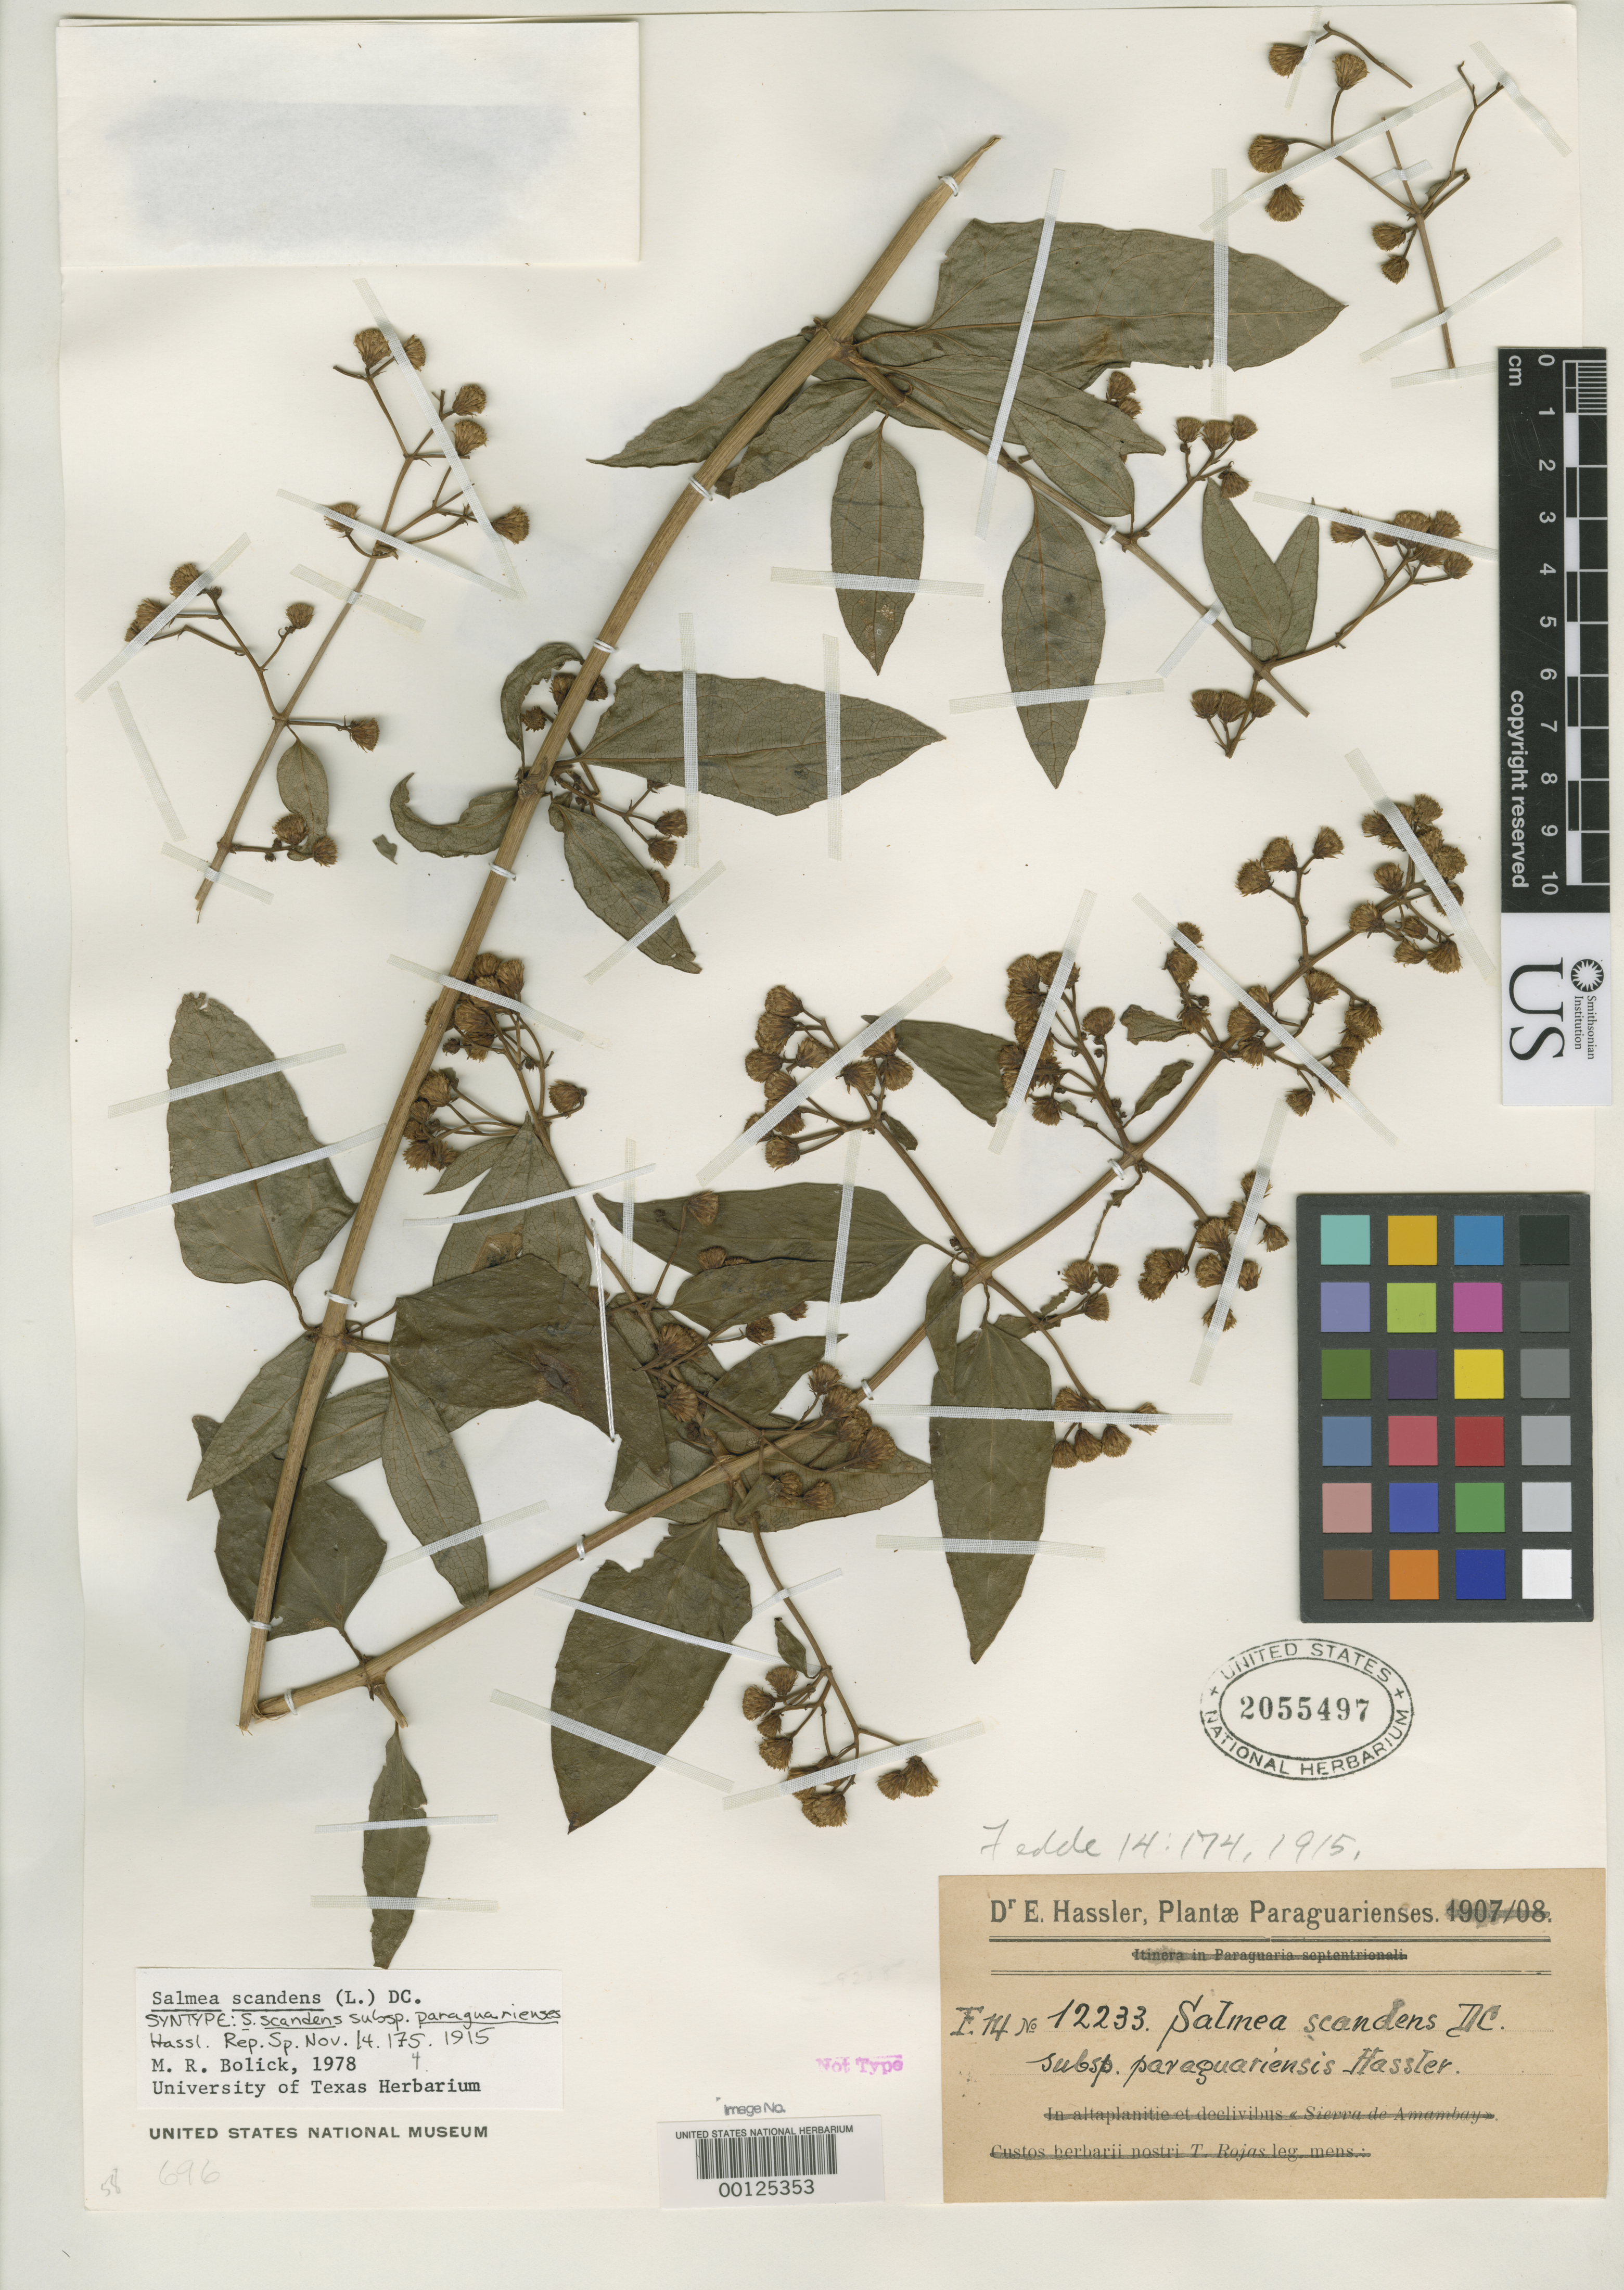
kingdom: Plantae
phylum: Tracheophyta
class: Magnoliopsida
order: Asterales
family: Asteraceae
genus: Salmea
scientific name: Salmea scandens subsp. paraguariensis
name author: Hassl.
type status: Syntype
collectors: E. Hassler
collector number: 12233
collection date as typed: Aug 1913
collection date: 1913-08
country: Paraguay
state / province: Central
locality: Near Sapucay.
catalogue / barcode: US 2055497